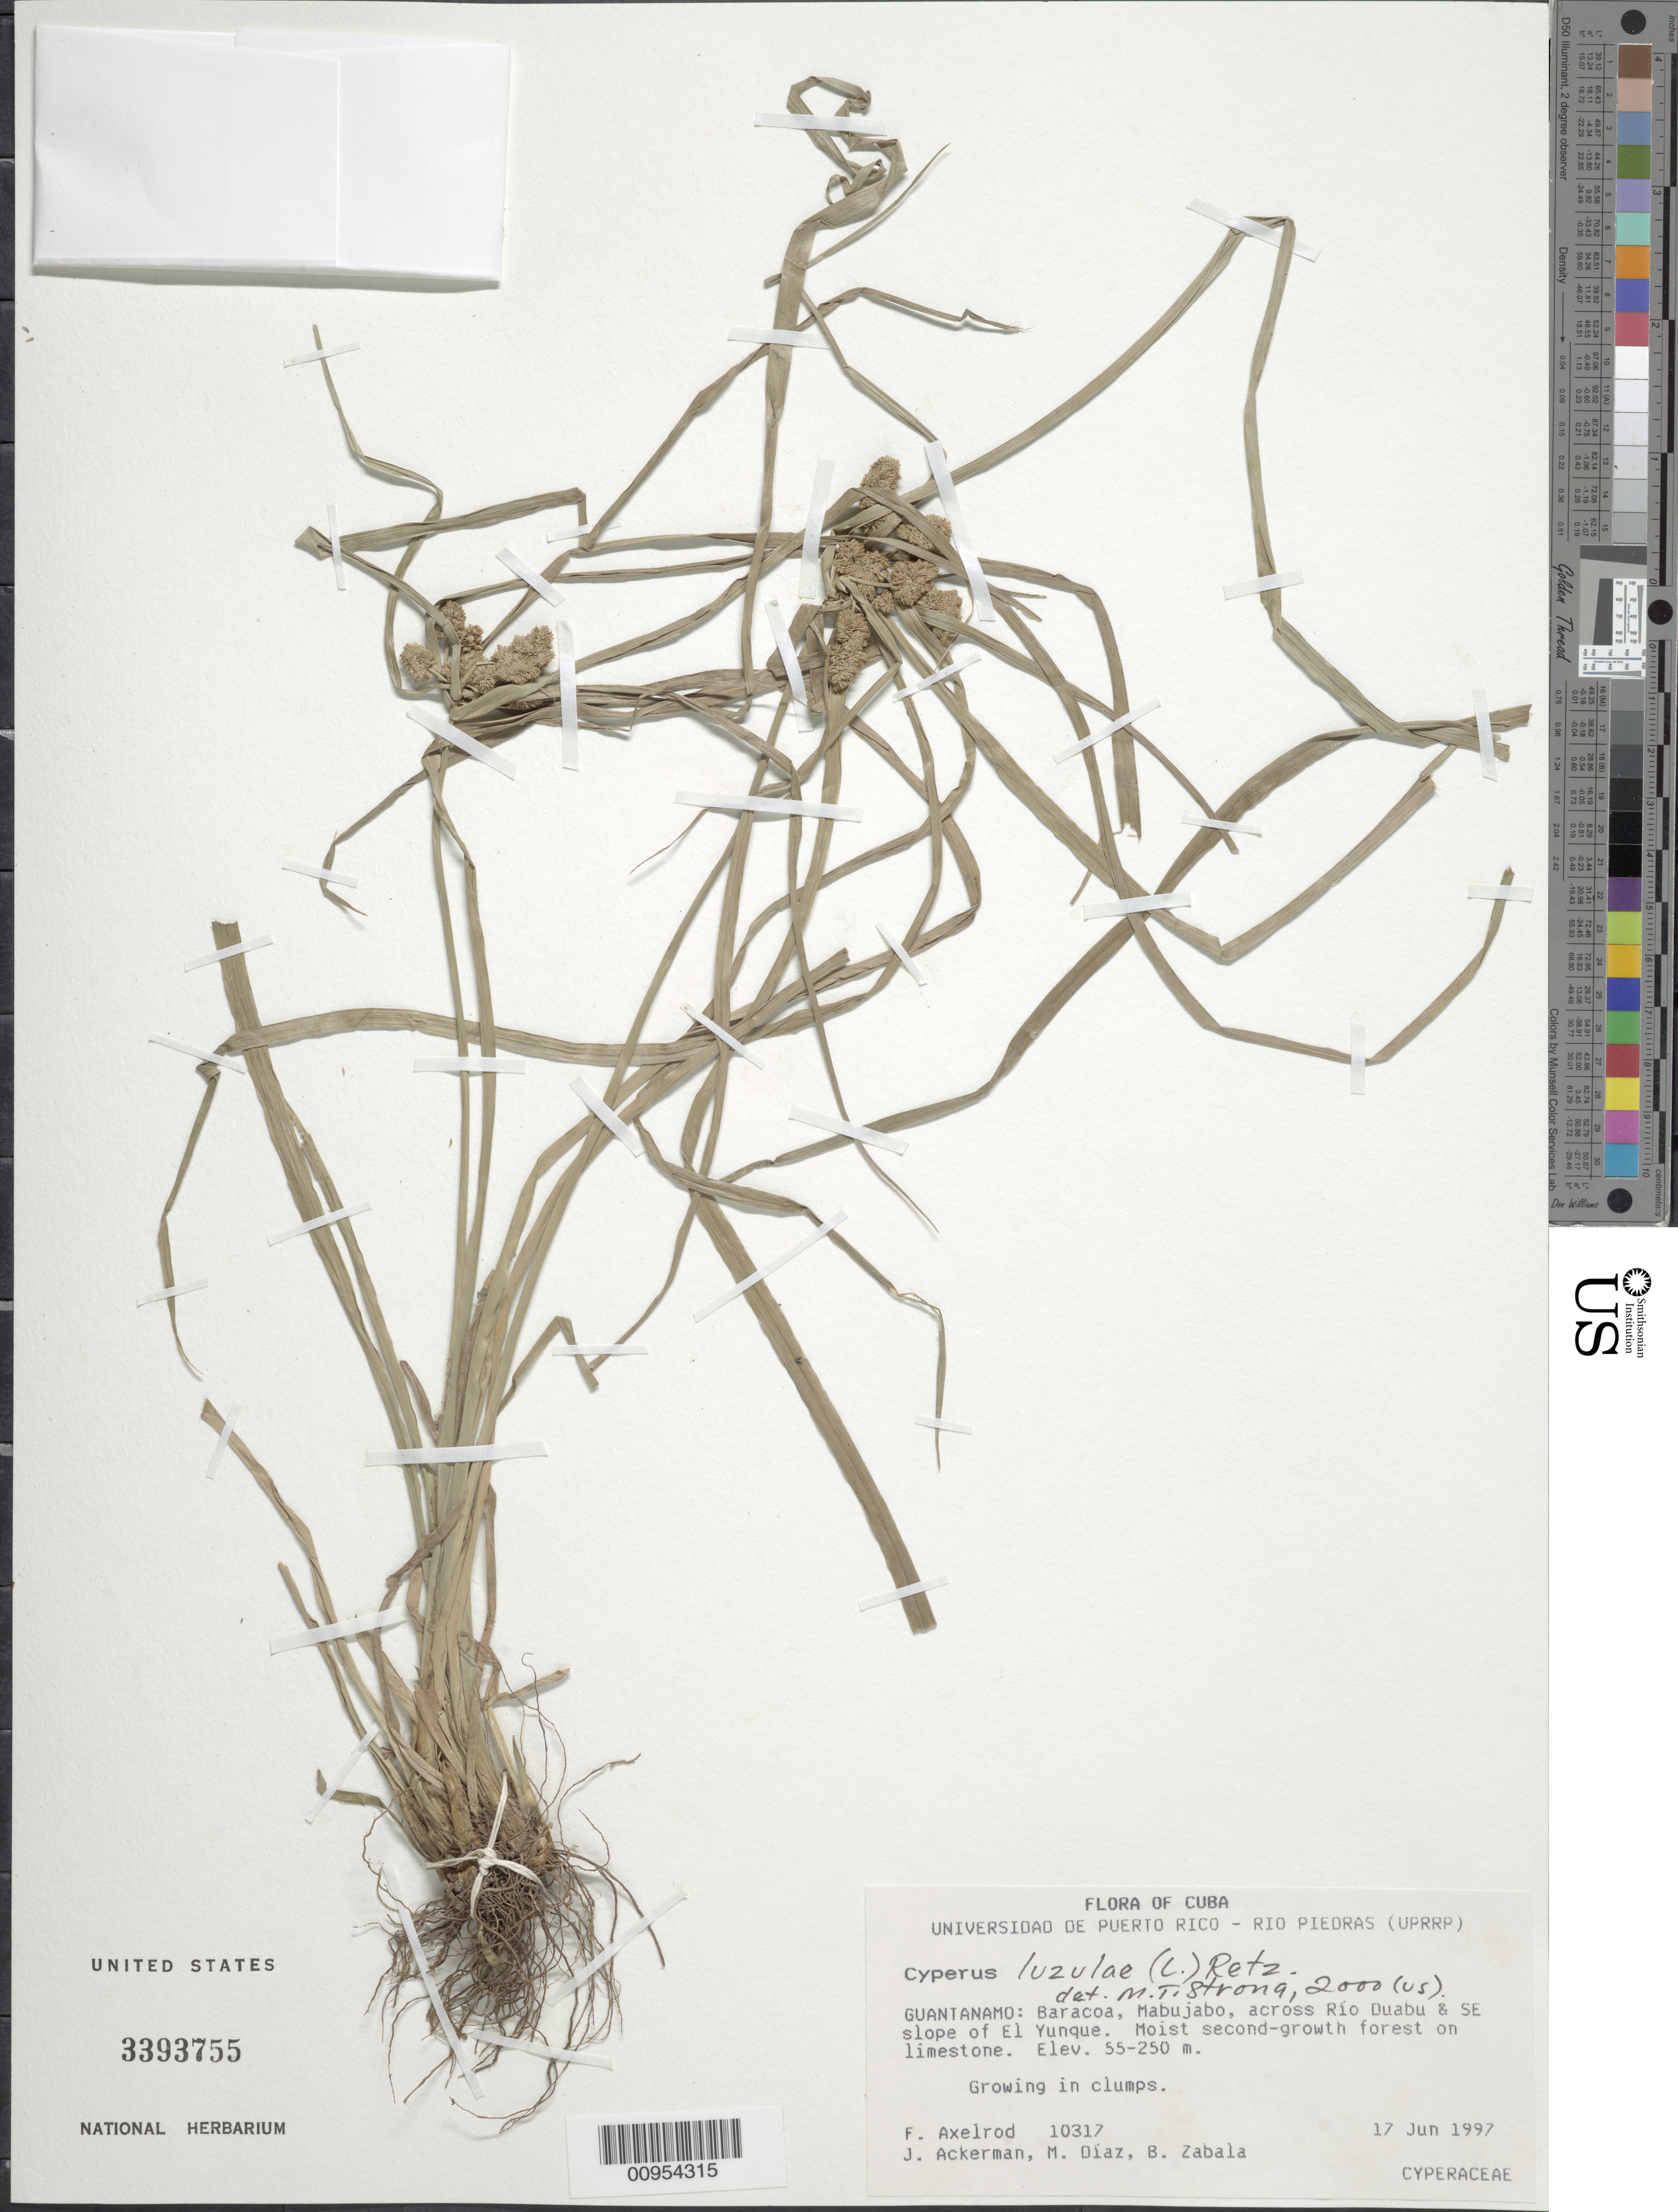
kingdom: Plantae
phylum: Tracheophyta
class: Liliopsida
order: Poales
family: Cyperaceae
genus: Cyperus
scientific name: Cyperus luzulae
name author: (L.) Rottb. ex Retz.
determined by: Strong, M. T., (US), Smithsonian Institution - National Museum of Natural History (UNITED STATES)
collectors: F. S. Axelrod, J. D. Ackerman, M. Díaz & B. Zabala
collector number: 10317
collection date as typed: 17 Jun 1997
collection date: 1997-06-17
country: Cuba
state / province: Guantanamo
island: Cuba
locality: Baracoa, Mabujabo, across Río Duabu and SE slope of El Yunque; moist second-growth forest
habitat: Moist second-growth forest on limestone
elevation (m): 55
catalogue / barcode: US 3393755